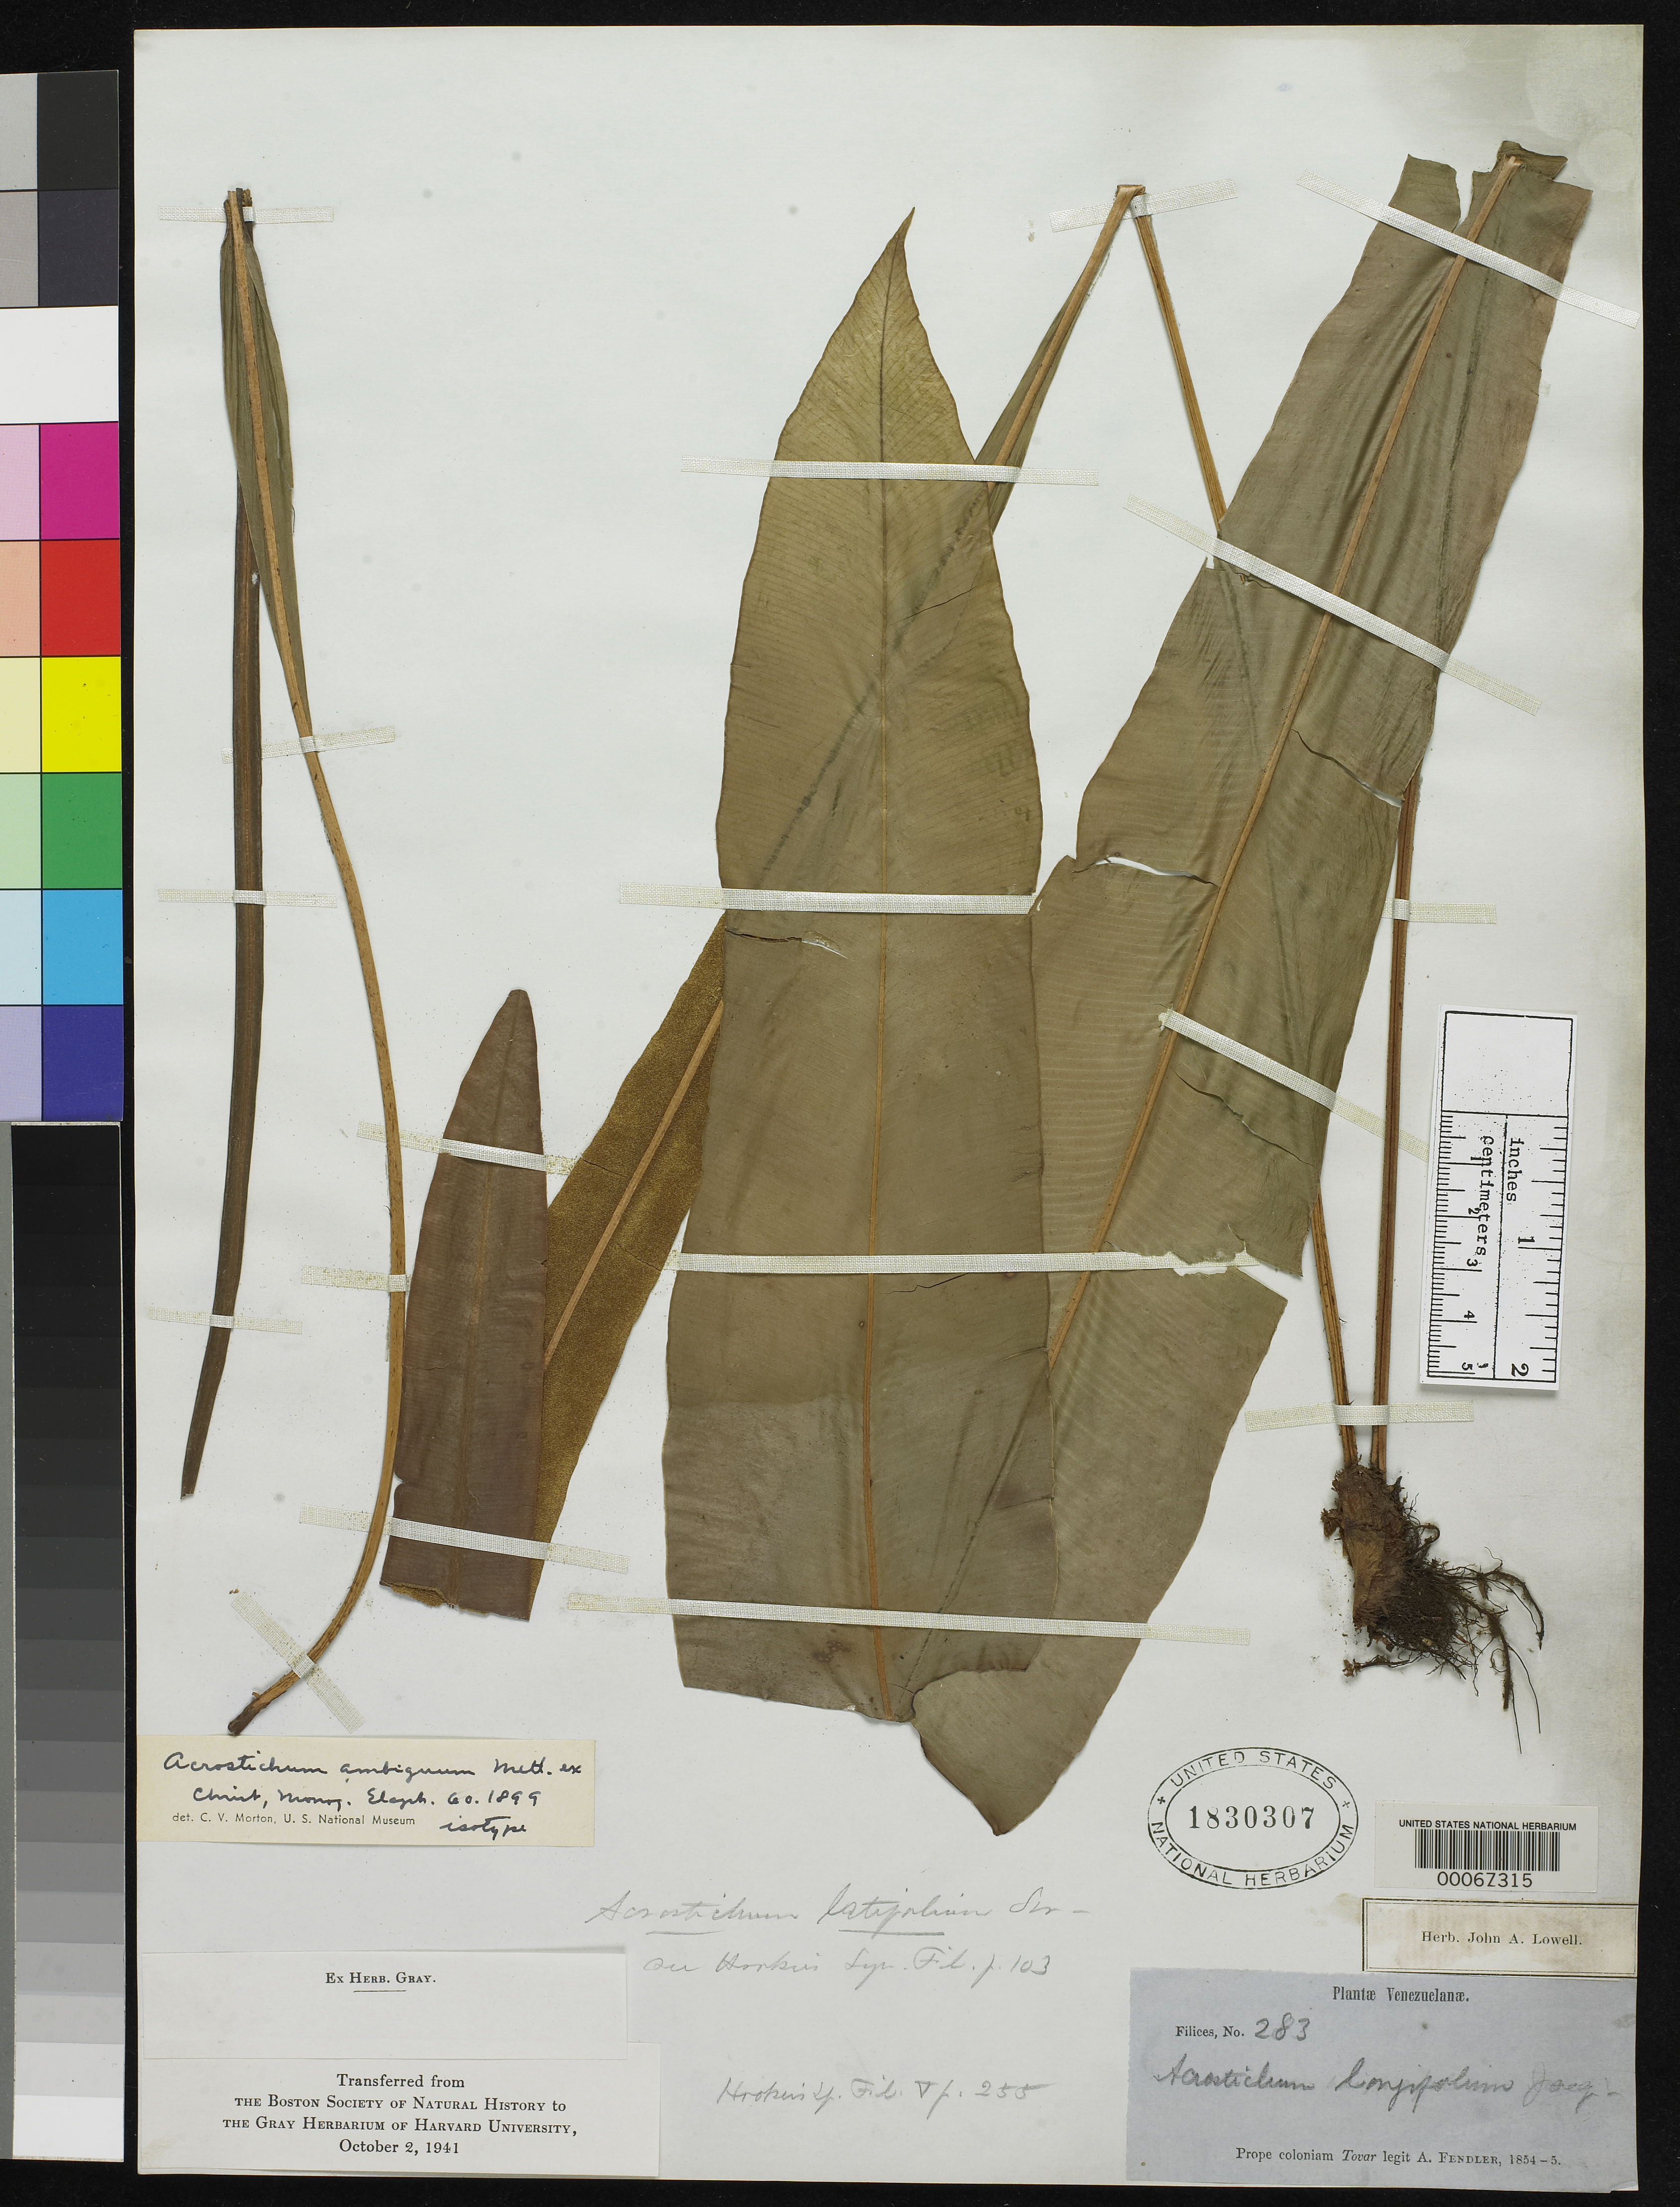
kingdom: Plantae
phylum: Tracheophyta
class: Polypodiopsida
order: Polypodiales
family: Pteridaceae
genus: Acrostichum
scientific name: Acrostichum ambiguum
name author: Mett. ex Christ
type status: Type Collection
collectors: A. Fendler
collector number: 283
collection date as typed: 1854 to -- --- 1855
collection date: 1854/1855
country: Venezuela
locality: Prope Coloniam Tovar.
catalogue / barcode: US 1830307